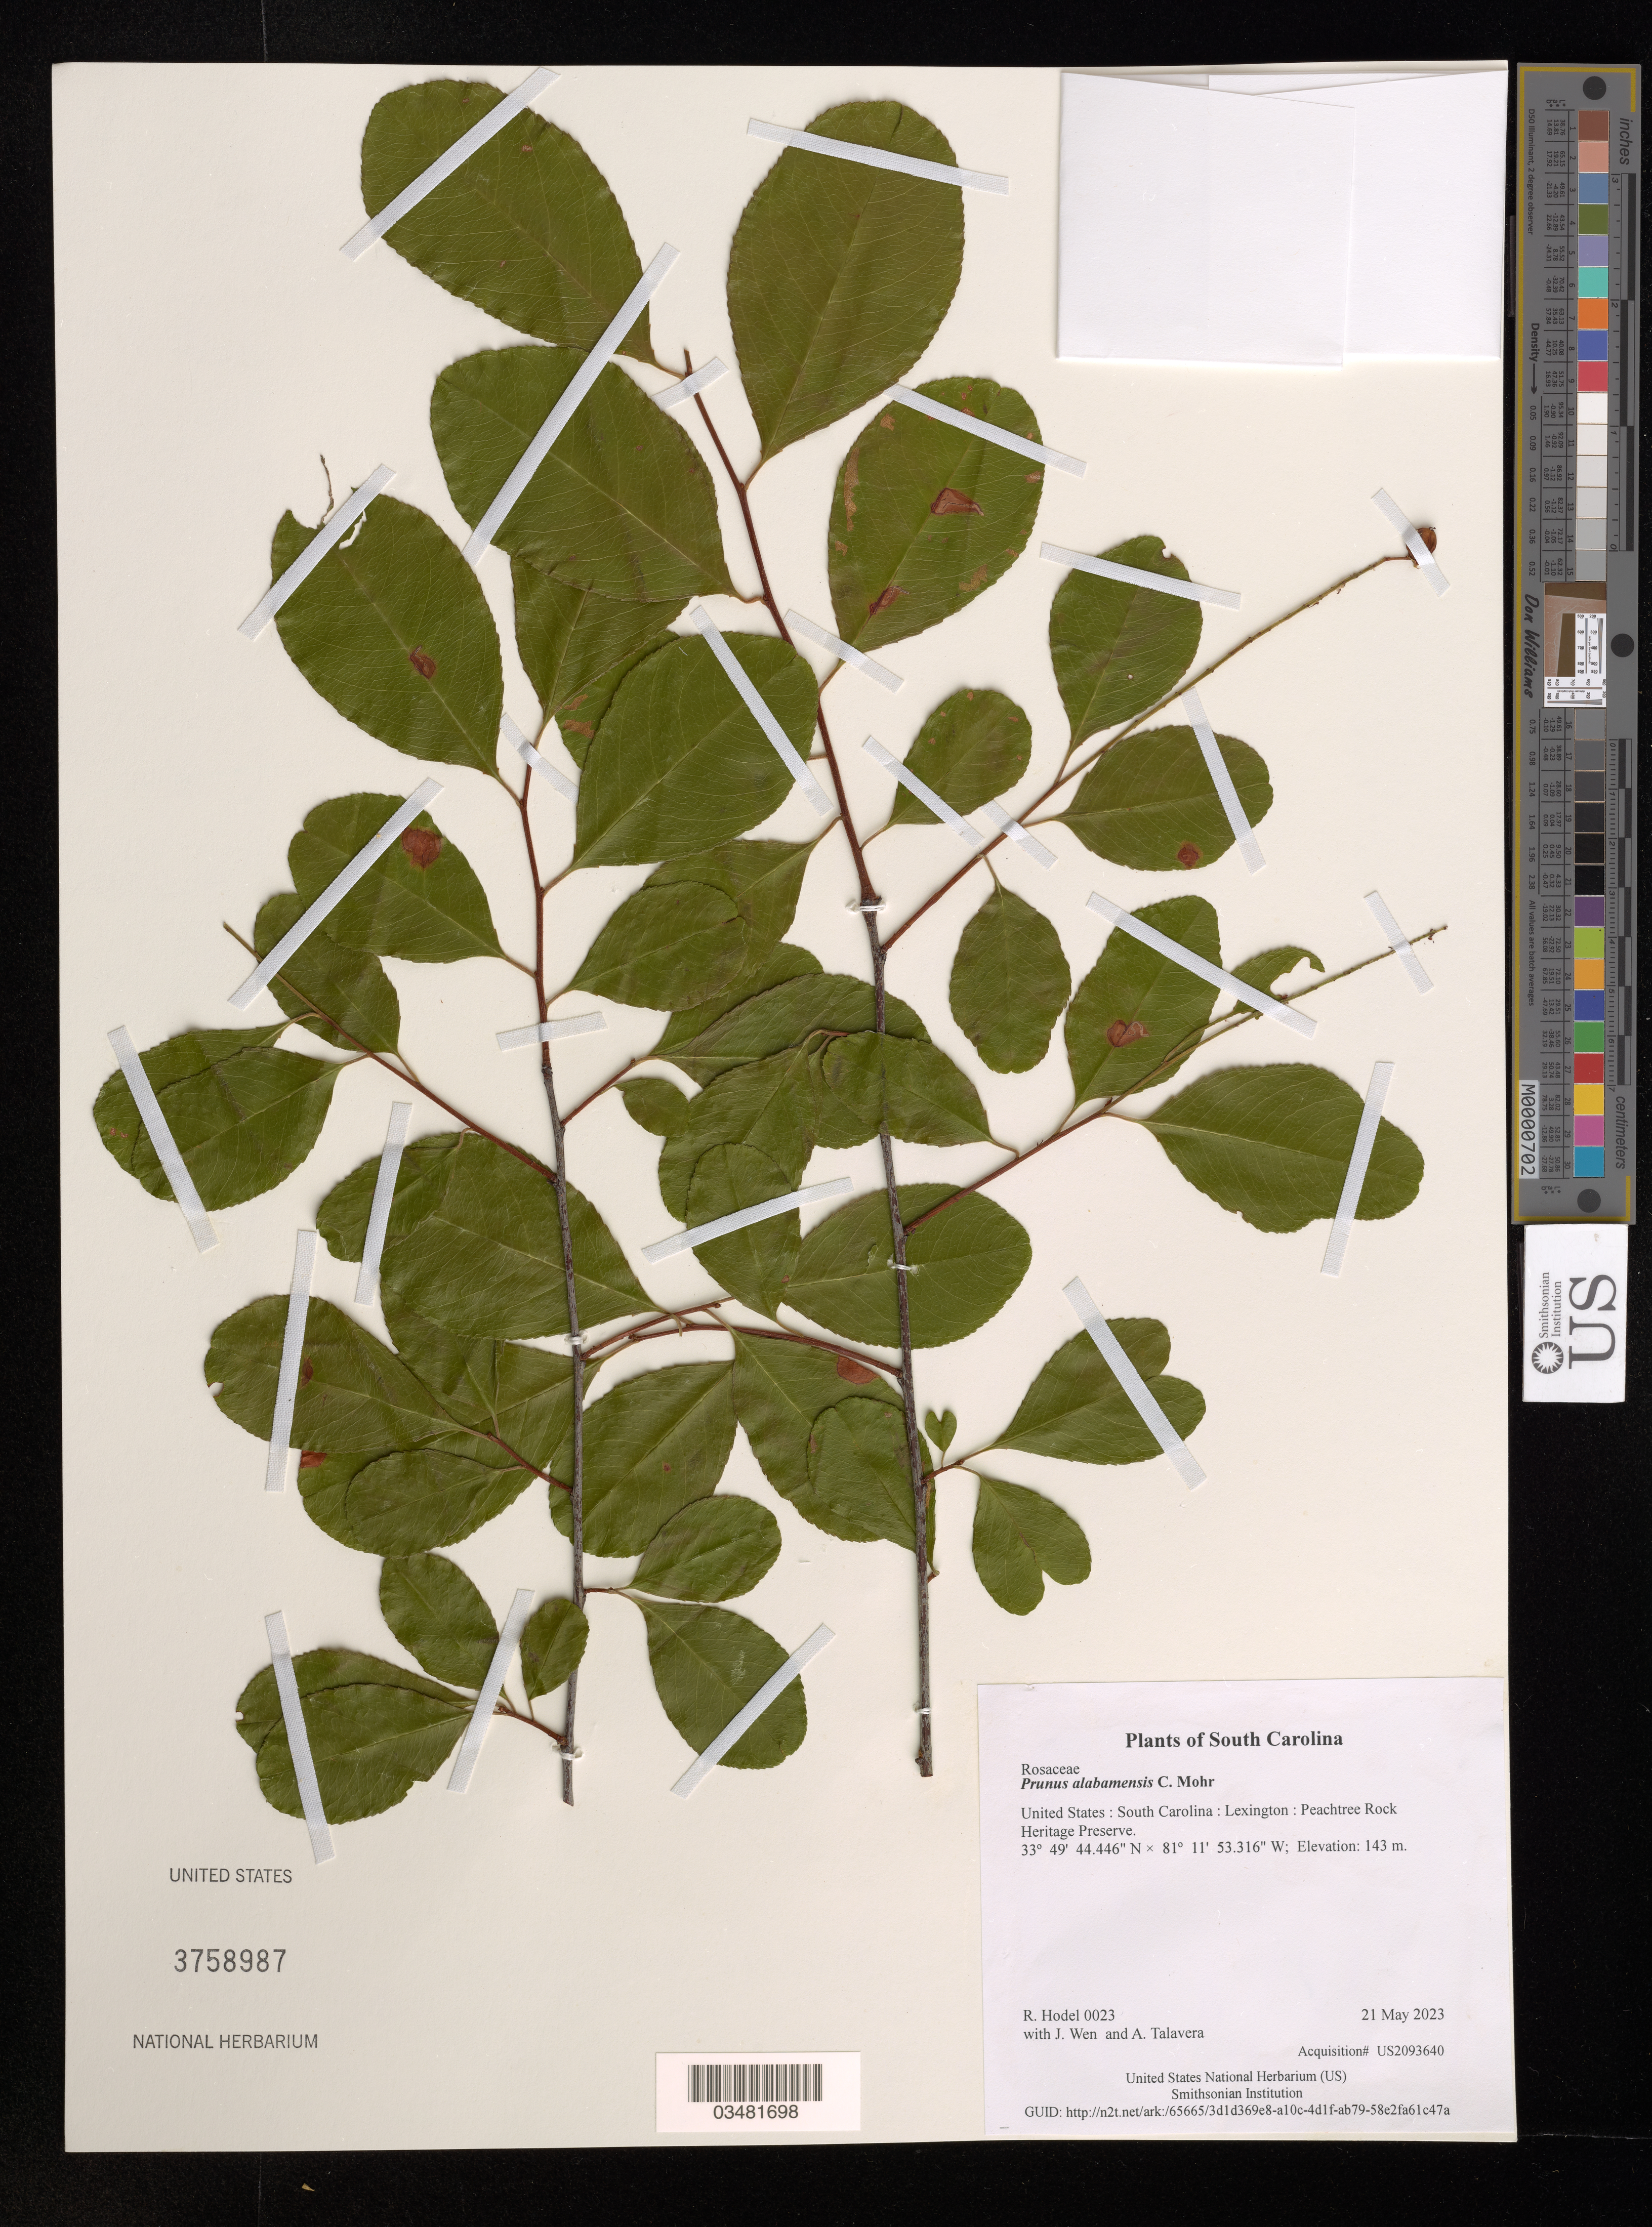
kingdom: Plantae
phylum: Tracheophyta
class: Magnoliopsida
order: Rosales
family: Rosaceae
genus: Prunus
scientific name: Prunus alabamensis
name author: C. Mohr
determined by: Hodel, Richard G. J.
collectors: R. Hodel, J. Wen & A. Talavera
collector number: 0023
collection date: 2023-05-21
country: United States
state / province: South Carolina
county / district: Lexington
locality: Peachtree Rock Heritage Preserve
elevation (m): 143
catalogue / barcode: US 3758987